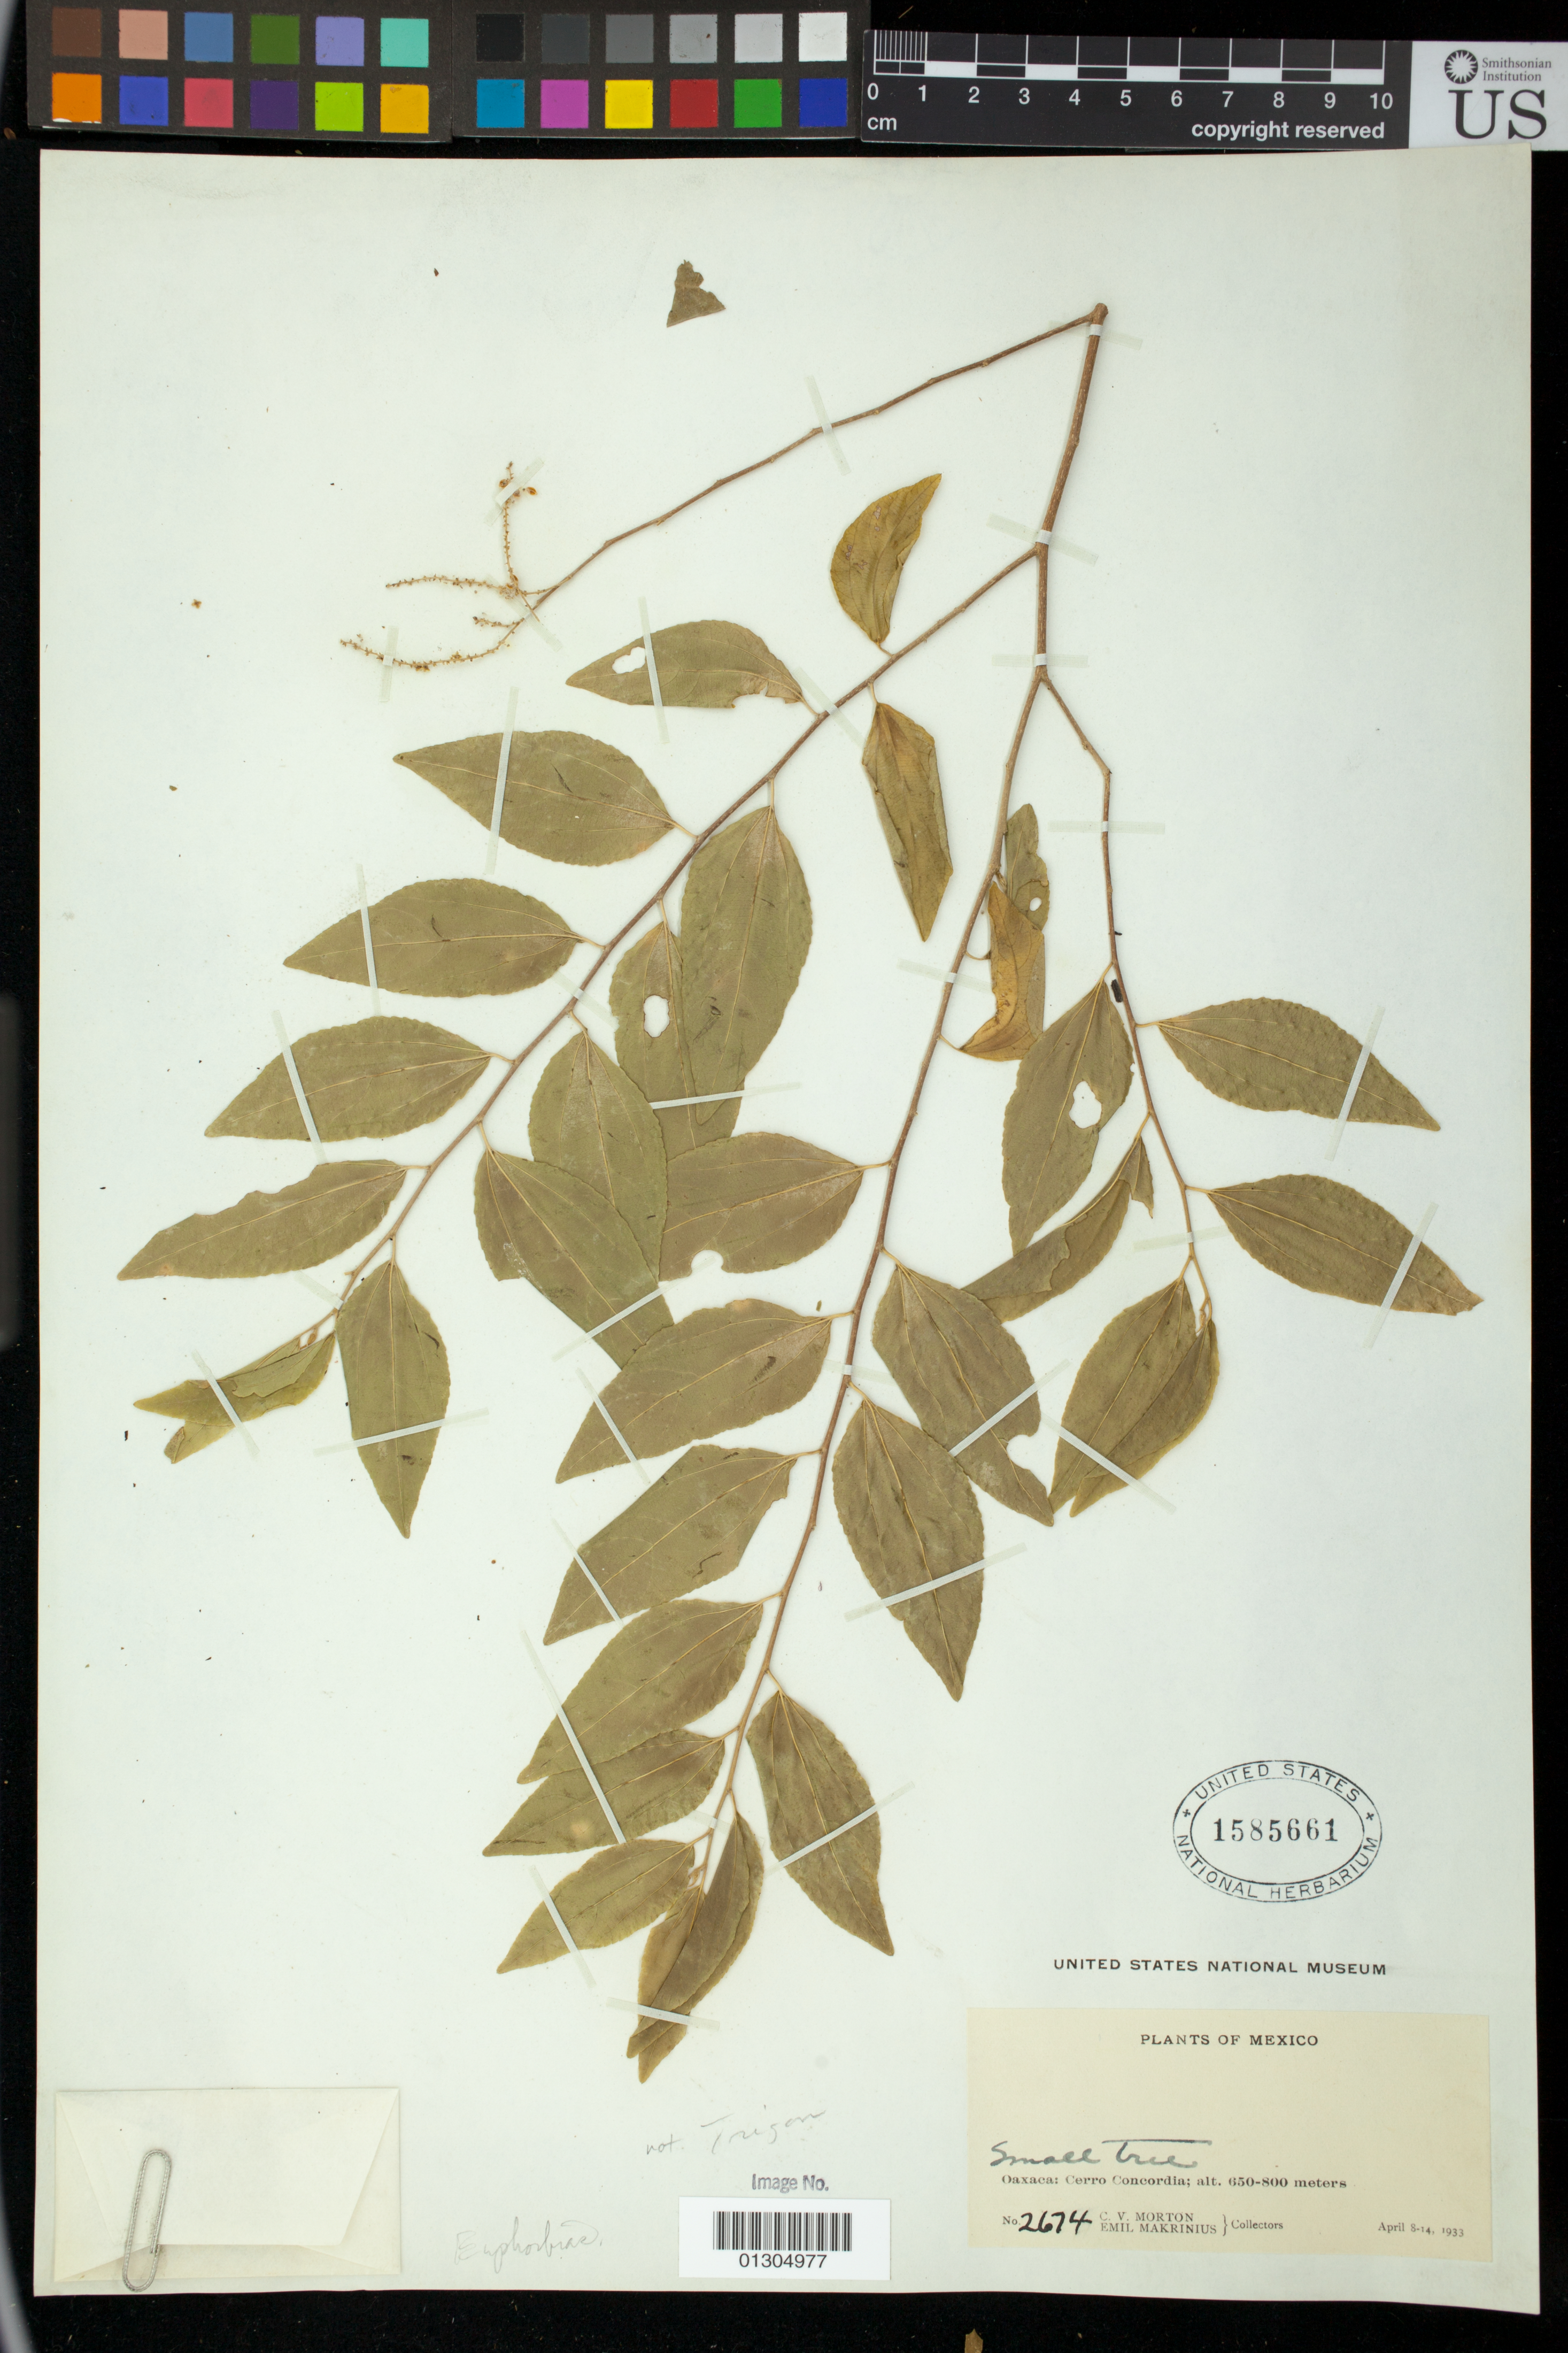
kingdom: Plantae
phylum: Tracheophyta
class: Magnoliopsida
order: Malpighiales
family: Euphorbiaceae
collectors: C. V. Morton & E. Makrinus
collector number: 2674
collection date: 1933-04-08/1933-04-14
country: Mexico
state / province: Oaxaca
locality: Cerro Concordia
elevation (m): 650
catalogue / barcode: US 1585661